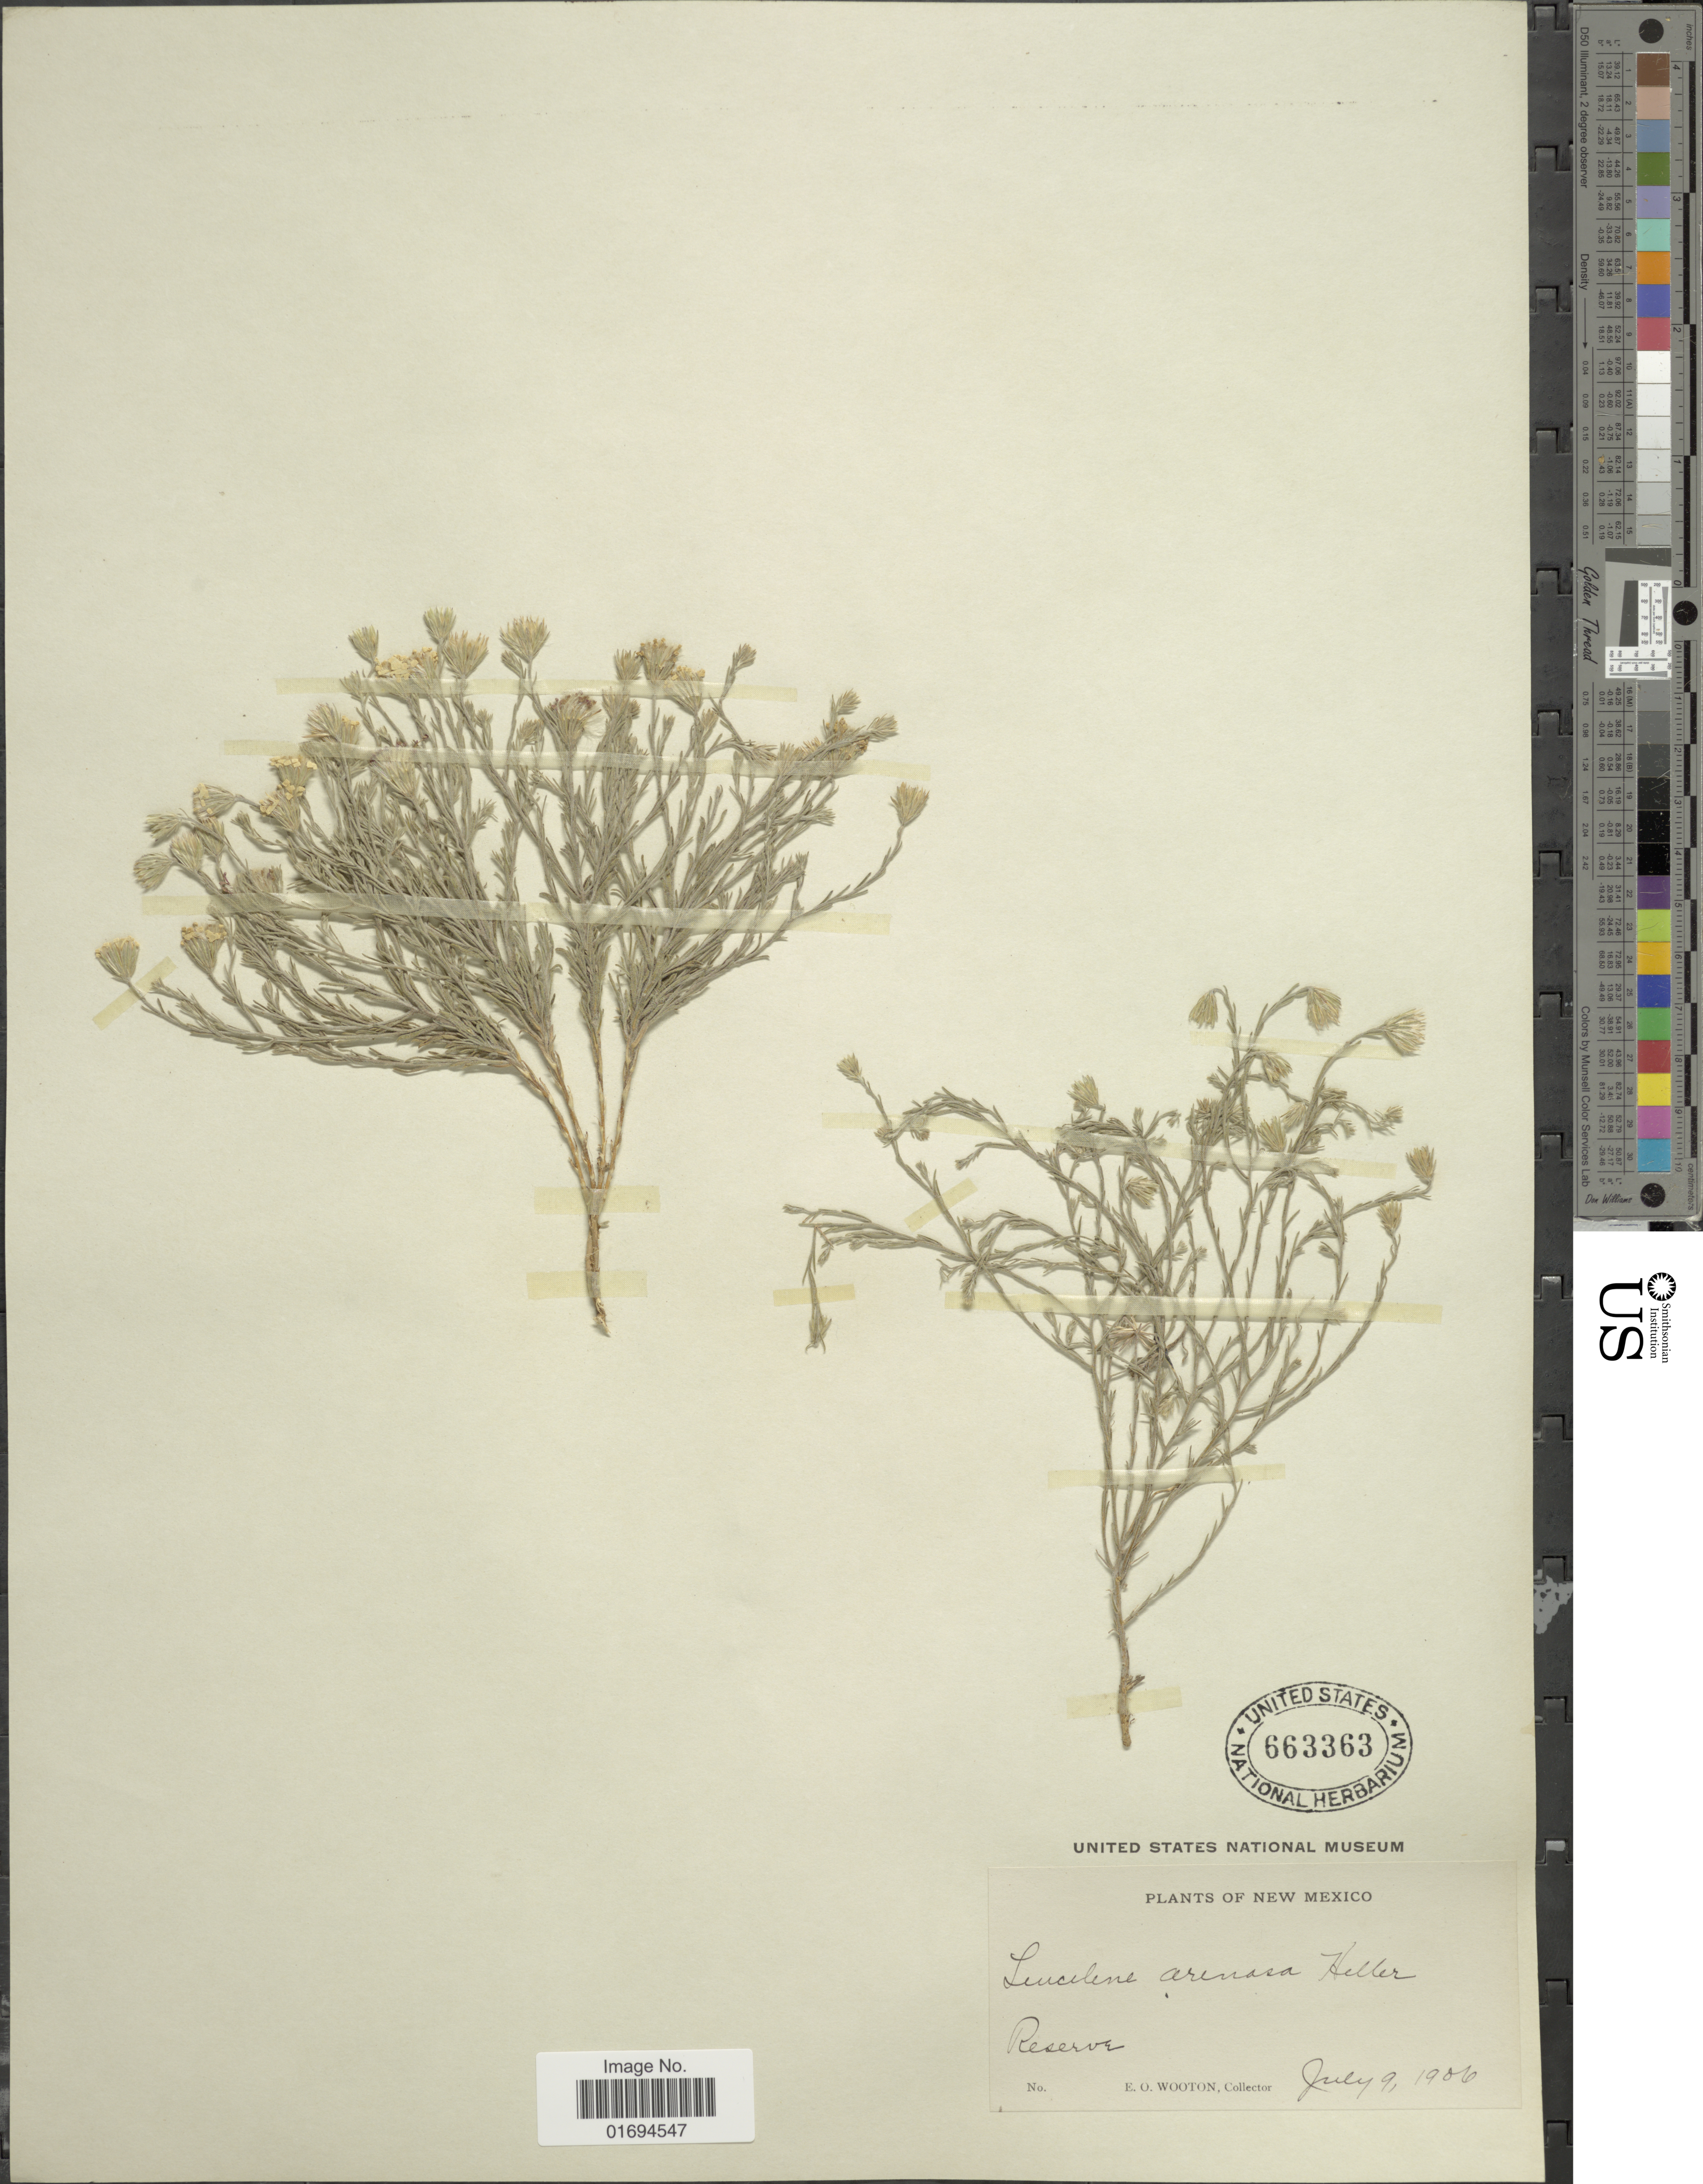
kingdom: Plantae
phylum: Tracheophyta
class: Magnoliopsida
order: Asterales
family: Asteraceae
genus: Chaetopappa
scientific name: Chaetopappa ericoides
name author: (Torr.) G.L. Nesom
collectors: E. O. Wooton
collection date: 1906-07-09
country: United States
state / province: New Mexico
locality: Rserva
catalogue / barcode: US 663363